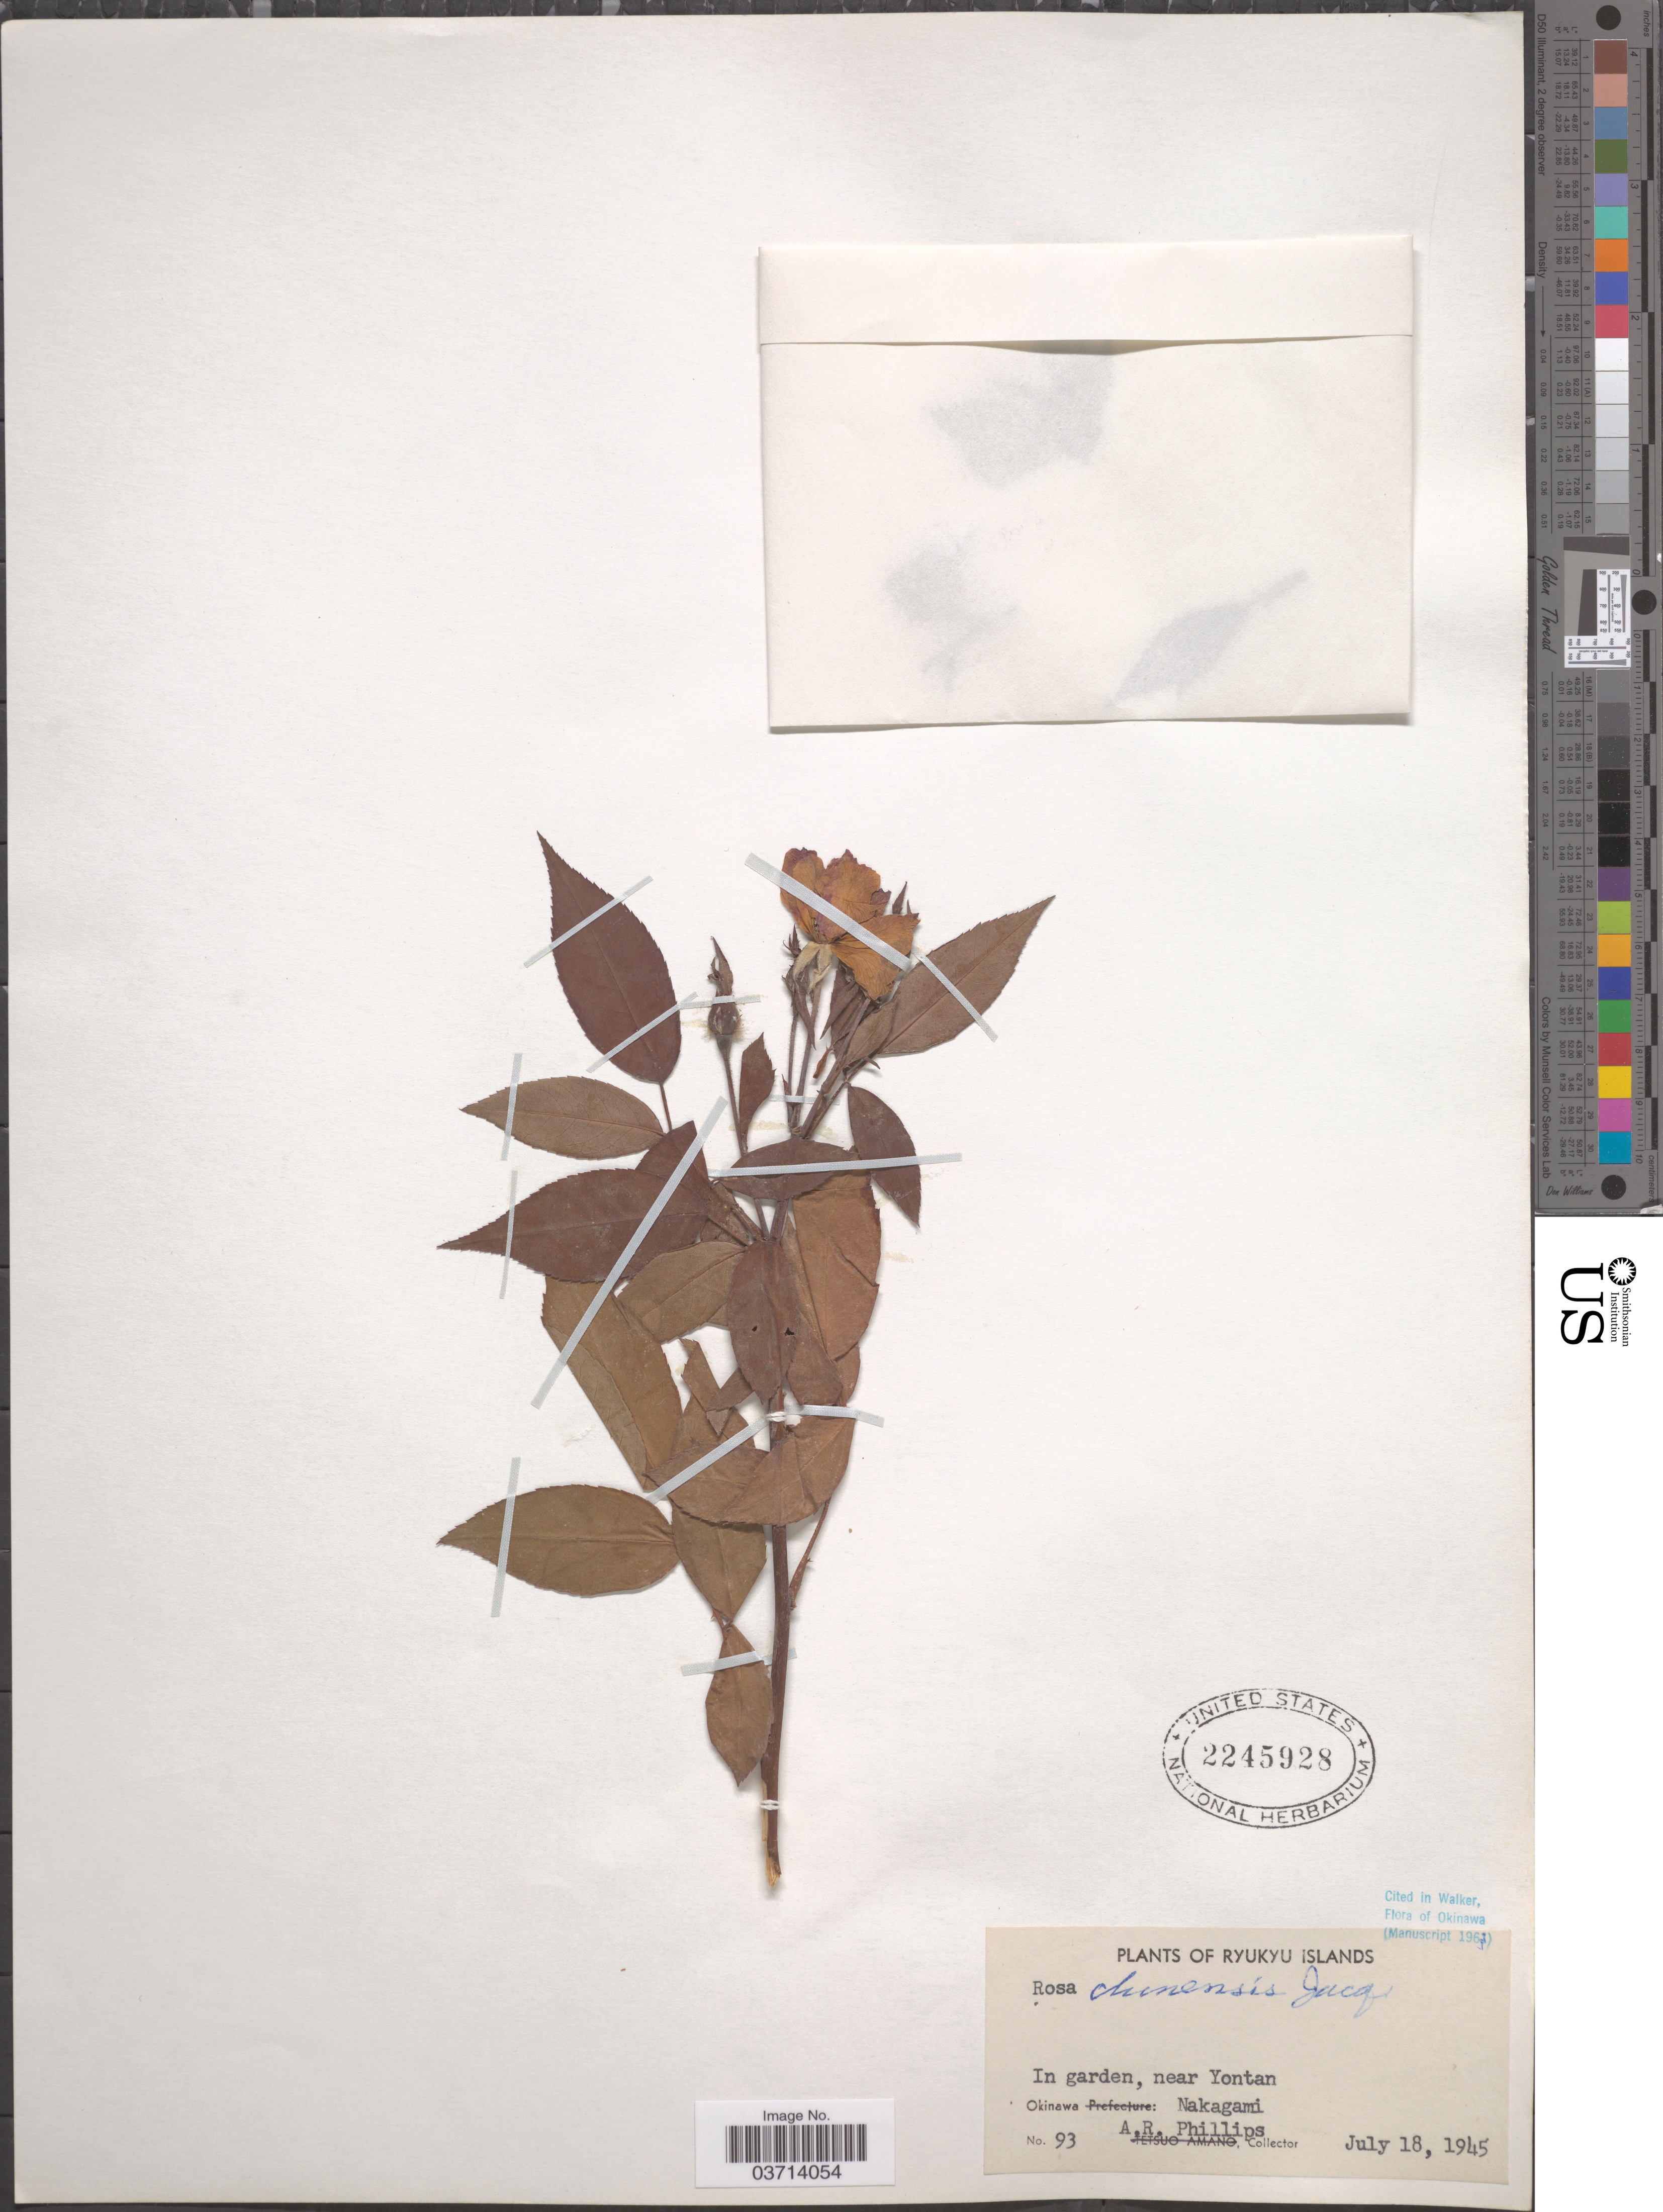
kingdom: Plantae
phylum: Tracheophyta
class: Magnoliopsida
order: Rosales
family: Rosaceae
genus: Rosa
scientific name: Rosa chinensis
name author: Jacq.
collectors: A. R. Phillips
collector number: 93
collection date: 1945-07-18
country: Japan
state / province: Okinawa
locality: Ryukyu Islands. In garden, near Yontan. Okinawa: Nakagami.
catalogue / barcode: US 2245928